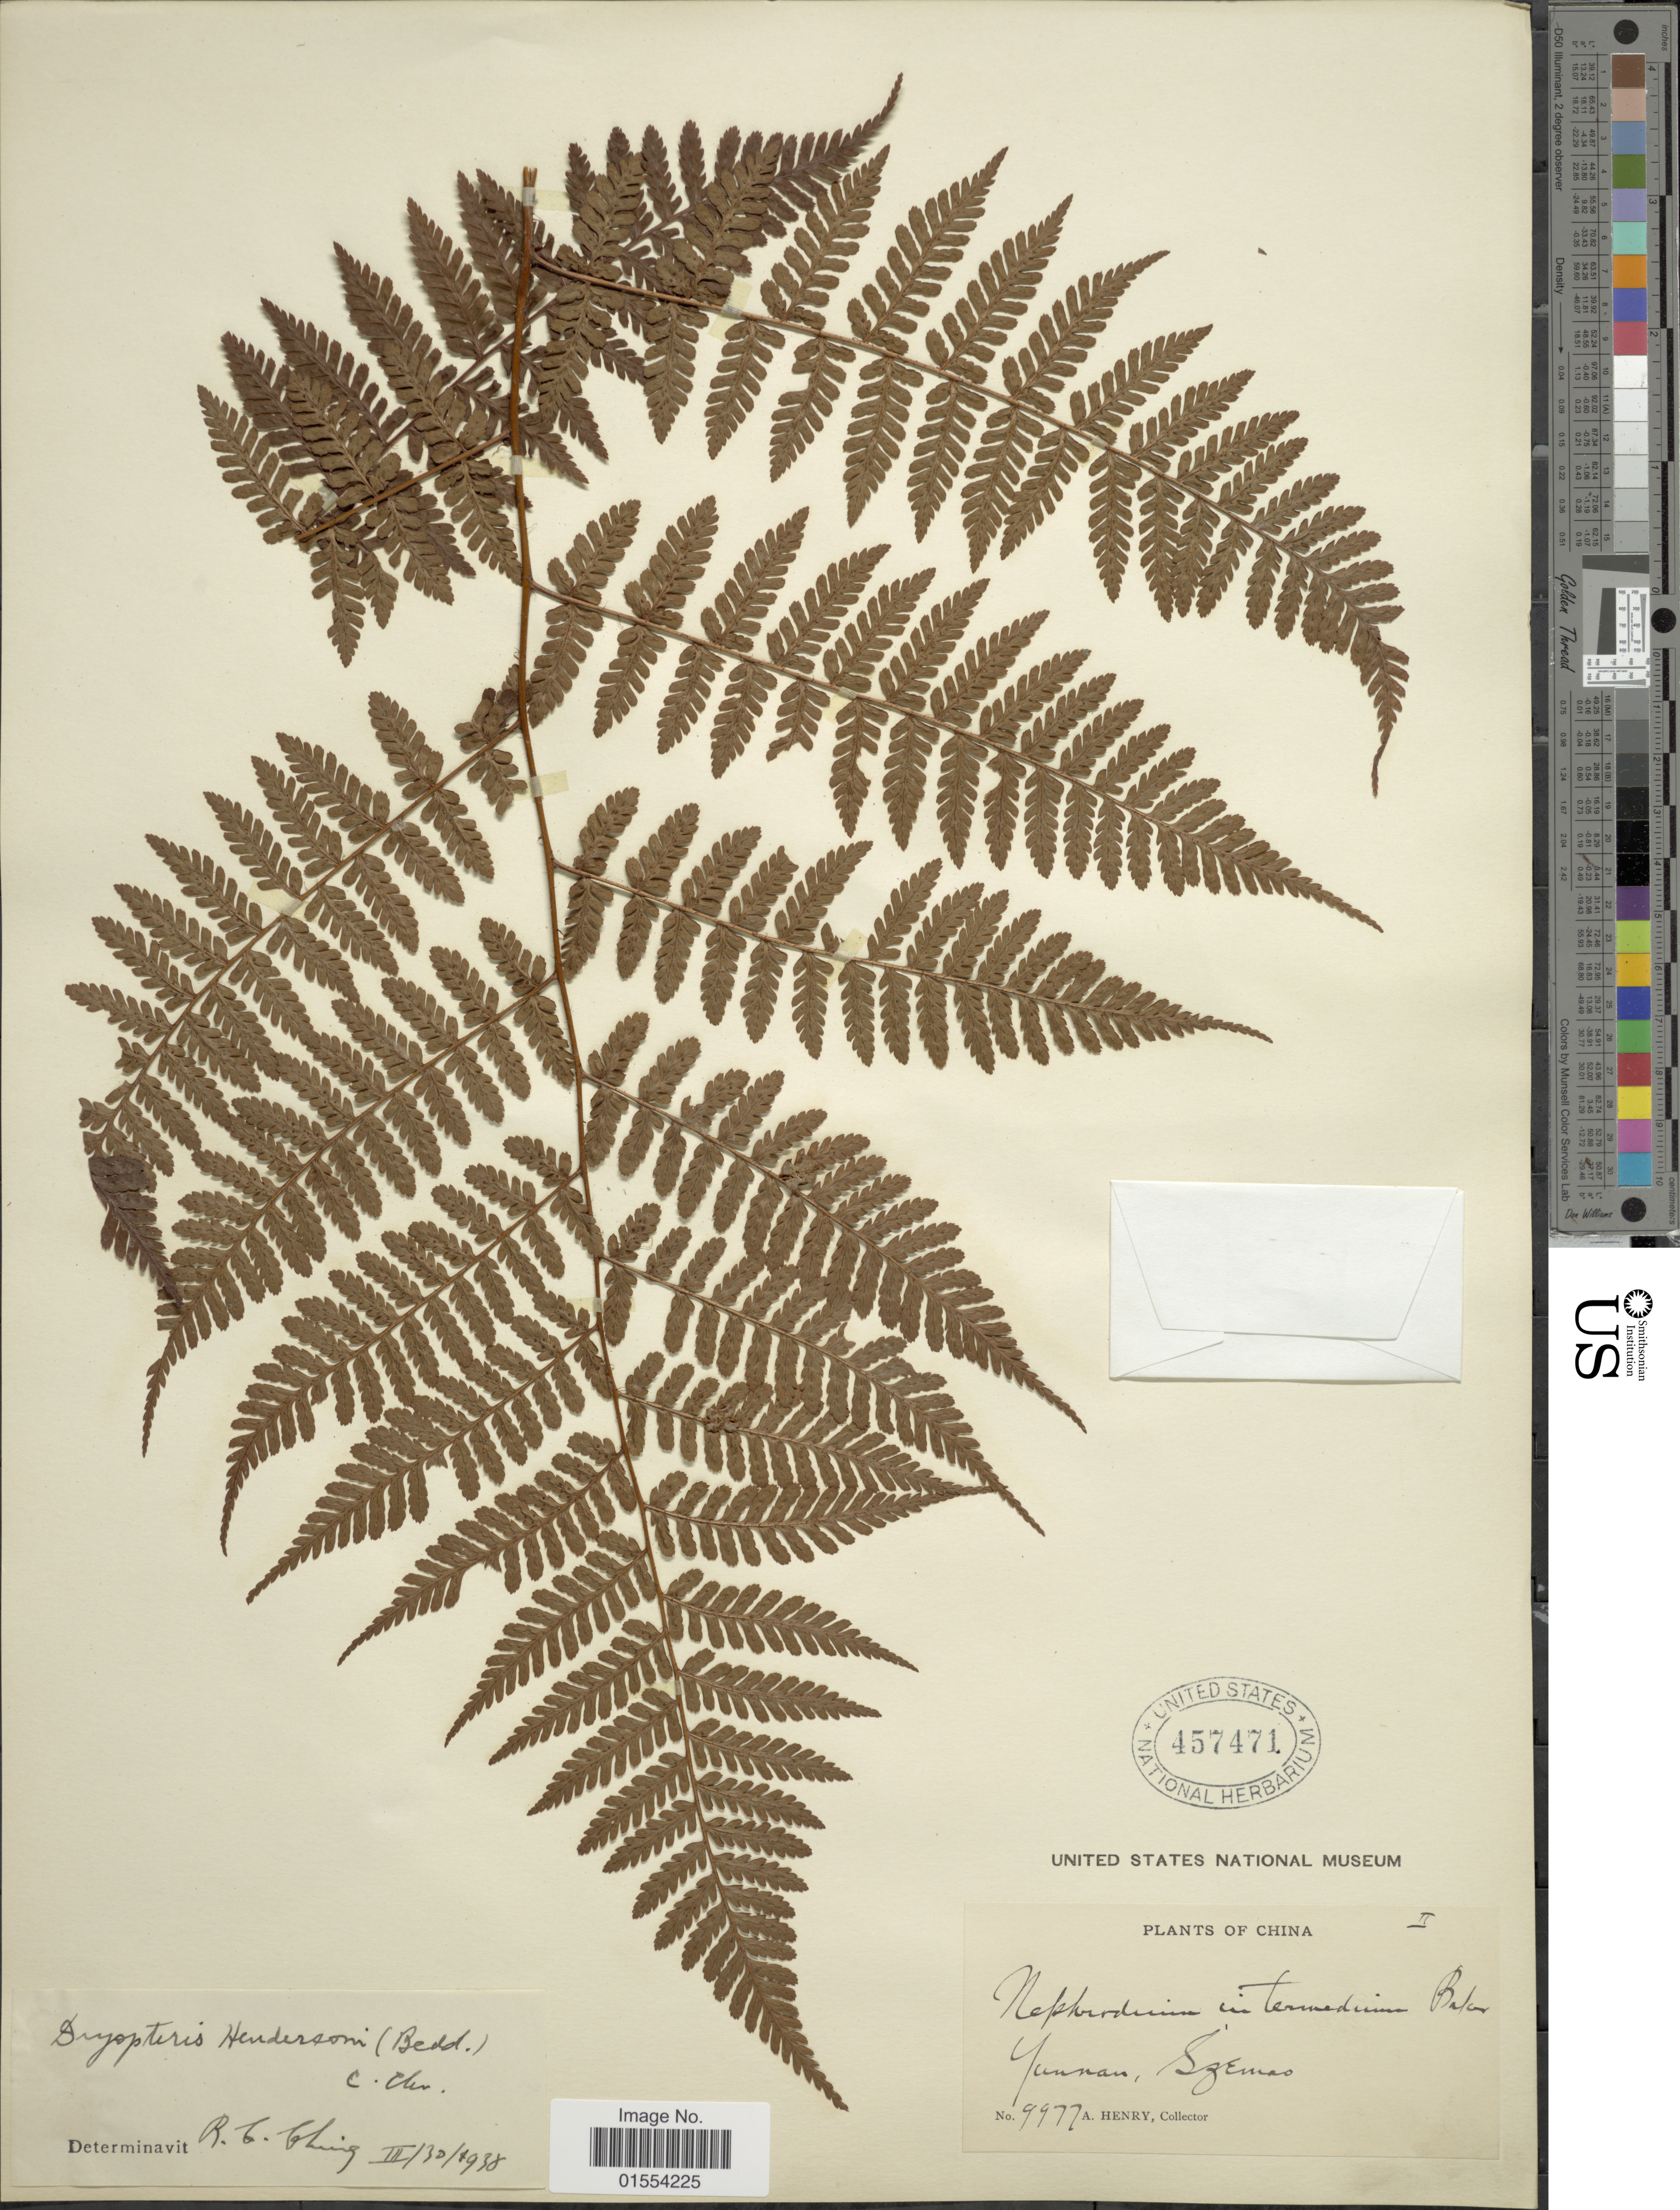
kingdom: Plantae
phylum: Tracheophyta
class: Polypodiopsida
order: Polypodiales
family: Dryopteridaceae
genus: Dryopteris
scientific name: Dryopteris hendersonii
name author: (Bedd.) C. Chr.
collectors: A. Henry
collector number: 9977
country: China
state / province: Yunnan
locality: Yunnan, Szemao.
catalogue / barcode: US 457471